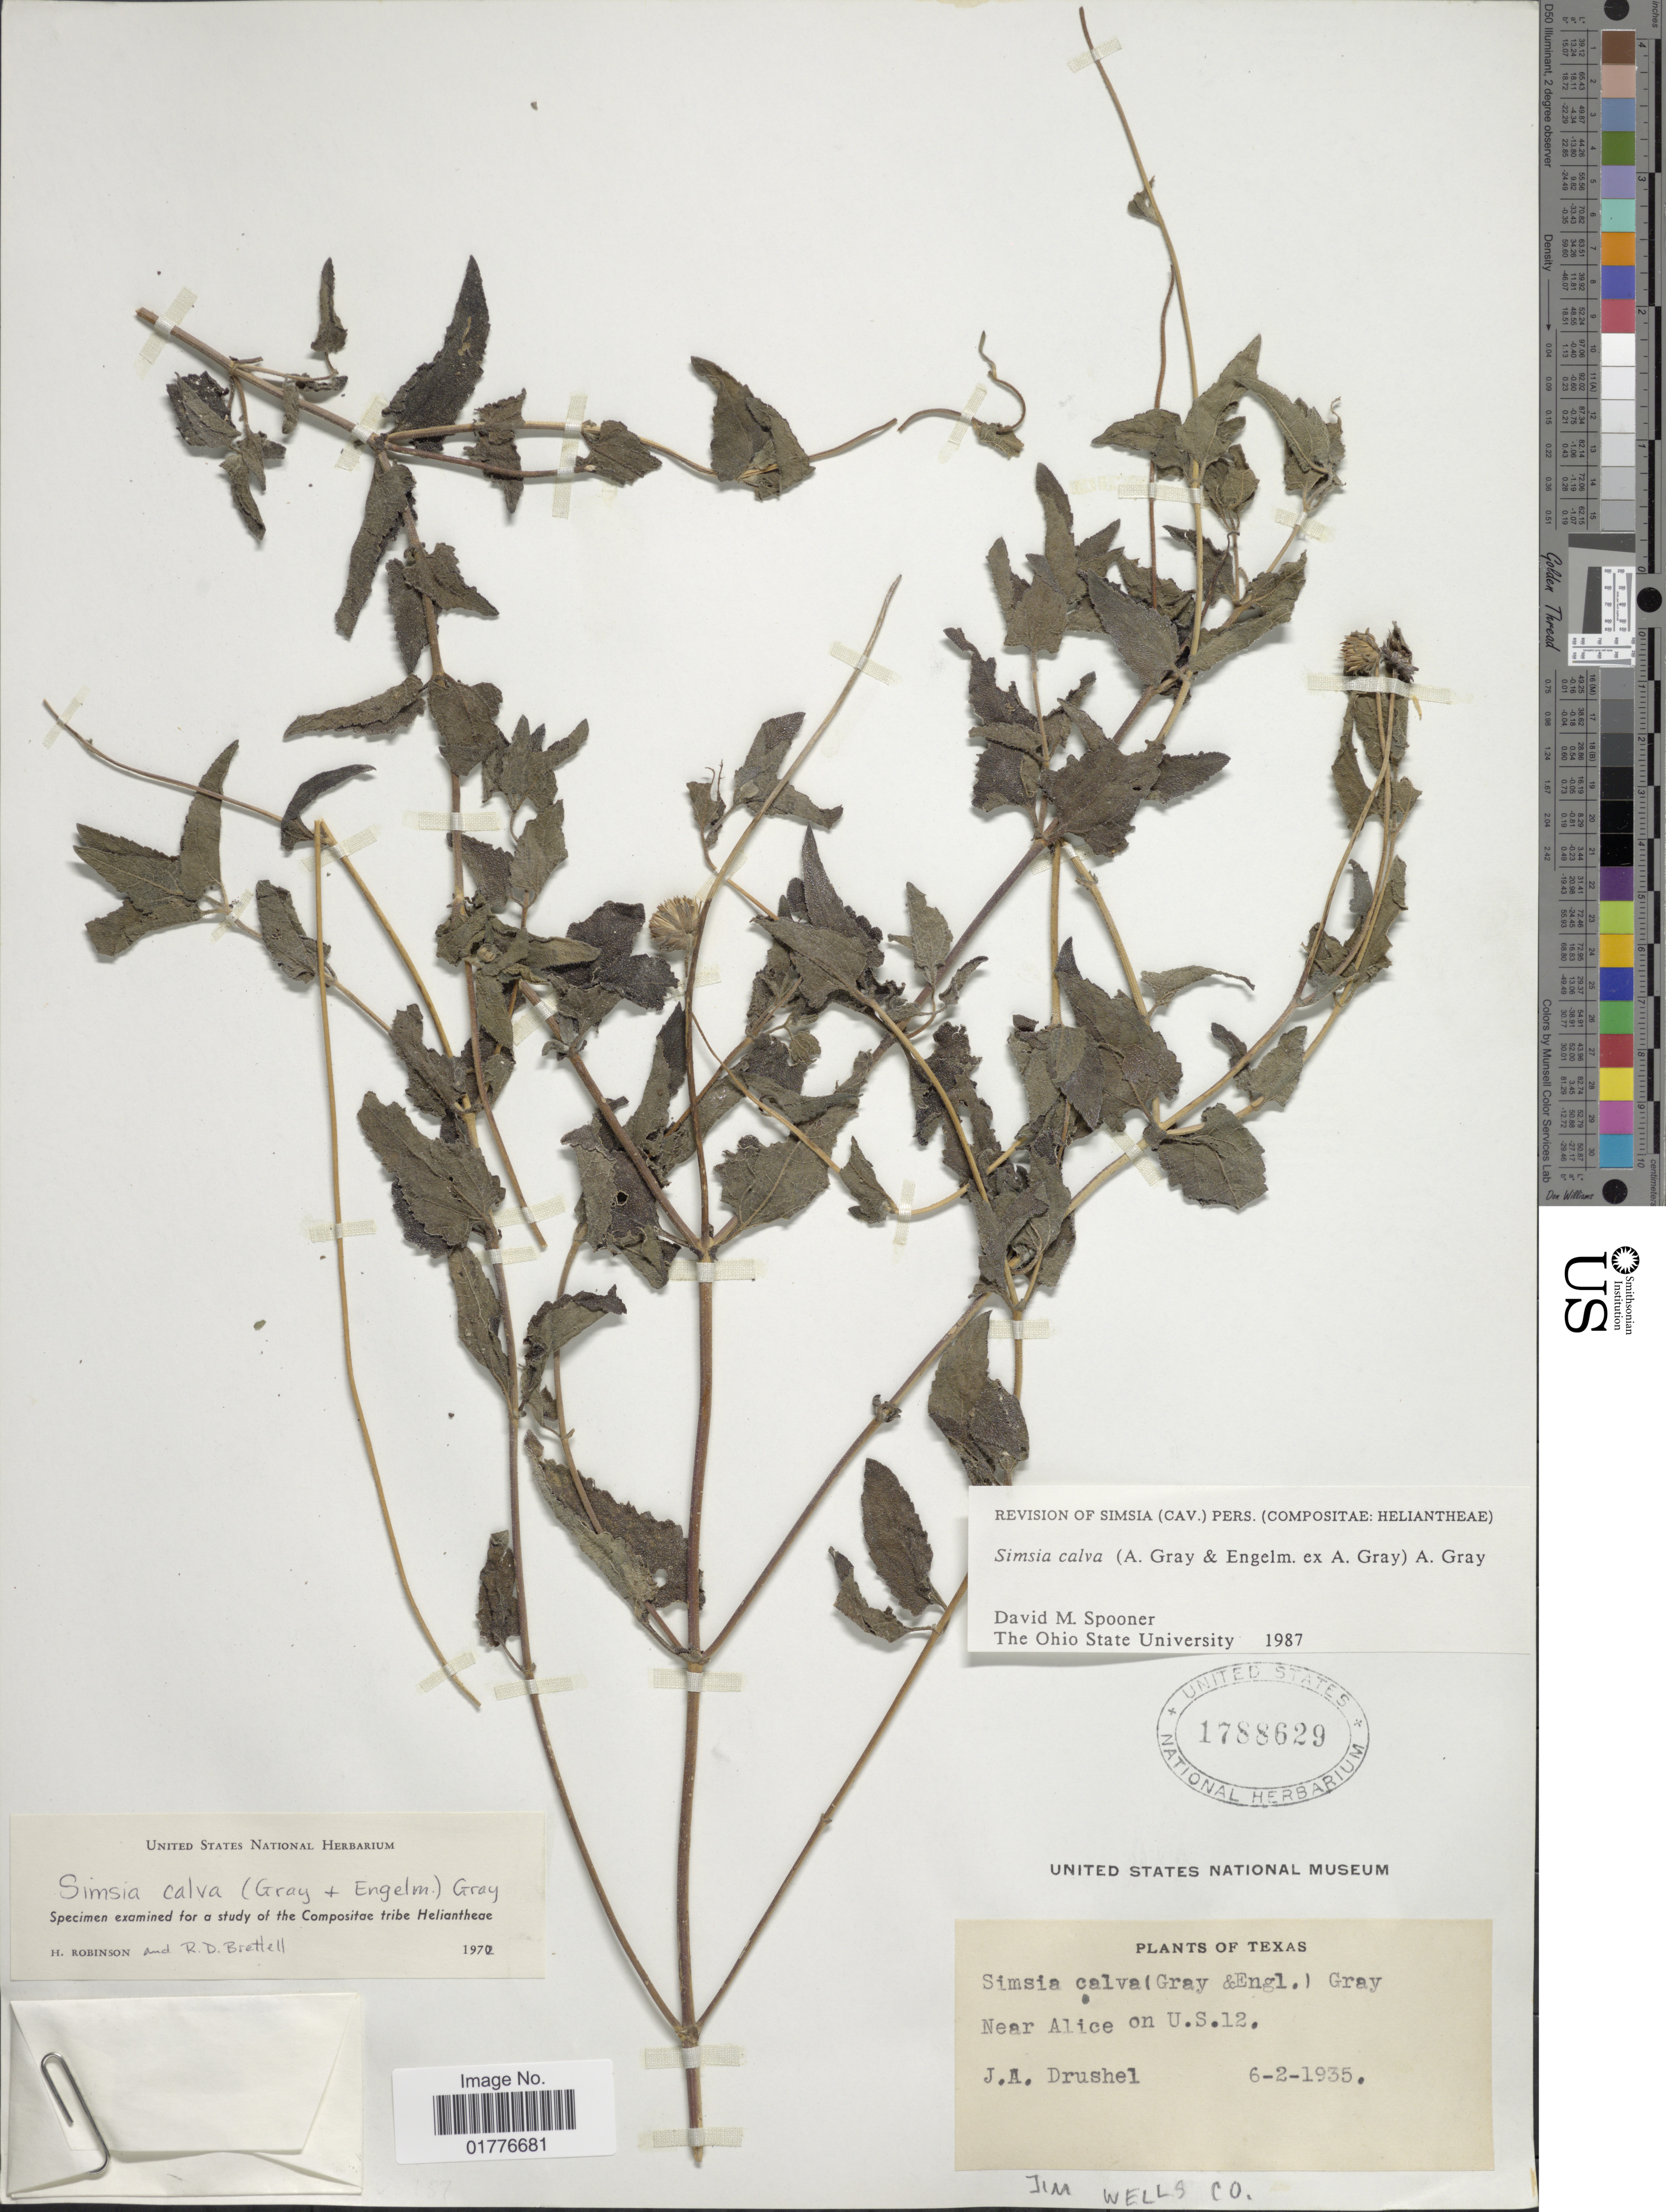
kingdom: Plantae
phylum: Tracheophyta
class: Magnoliopsida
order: Asterales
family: Asteraceae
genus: Simsia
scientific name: Simsia calva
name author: A. Gray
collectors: J. A. Drushel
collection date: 1935-06-02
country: United States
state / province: Texas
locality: Near Alice on U.S.12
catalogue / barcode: US 1788629